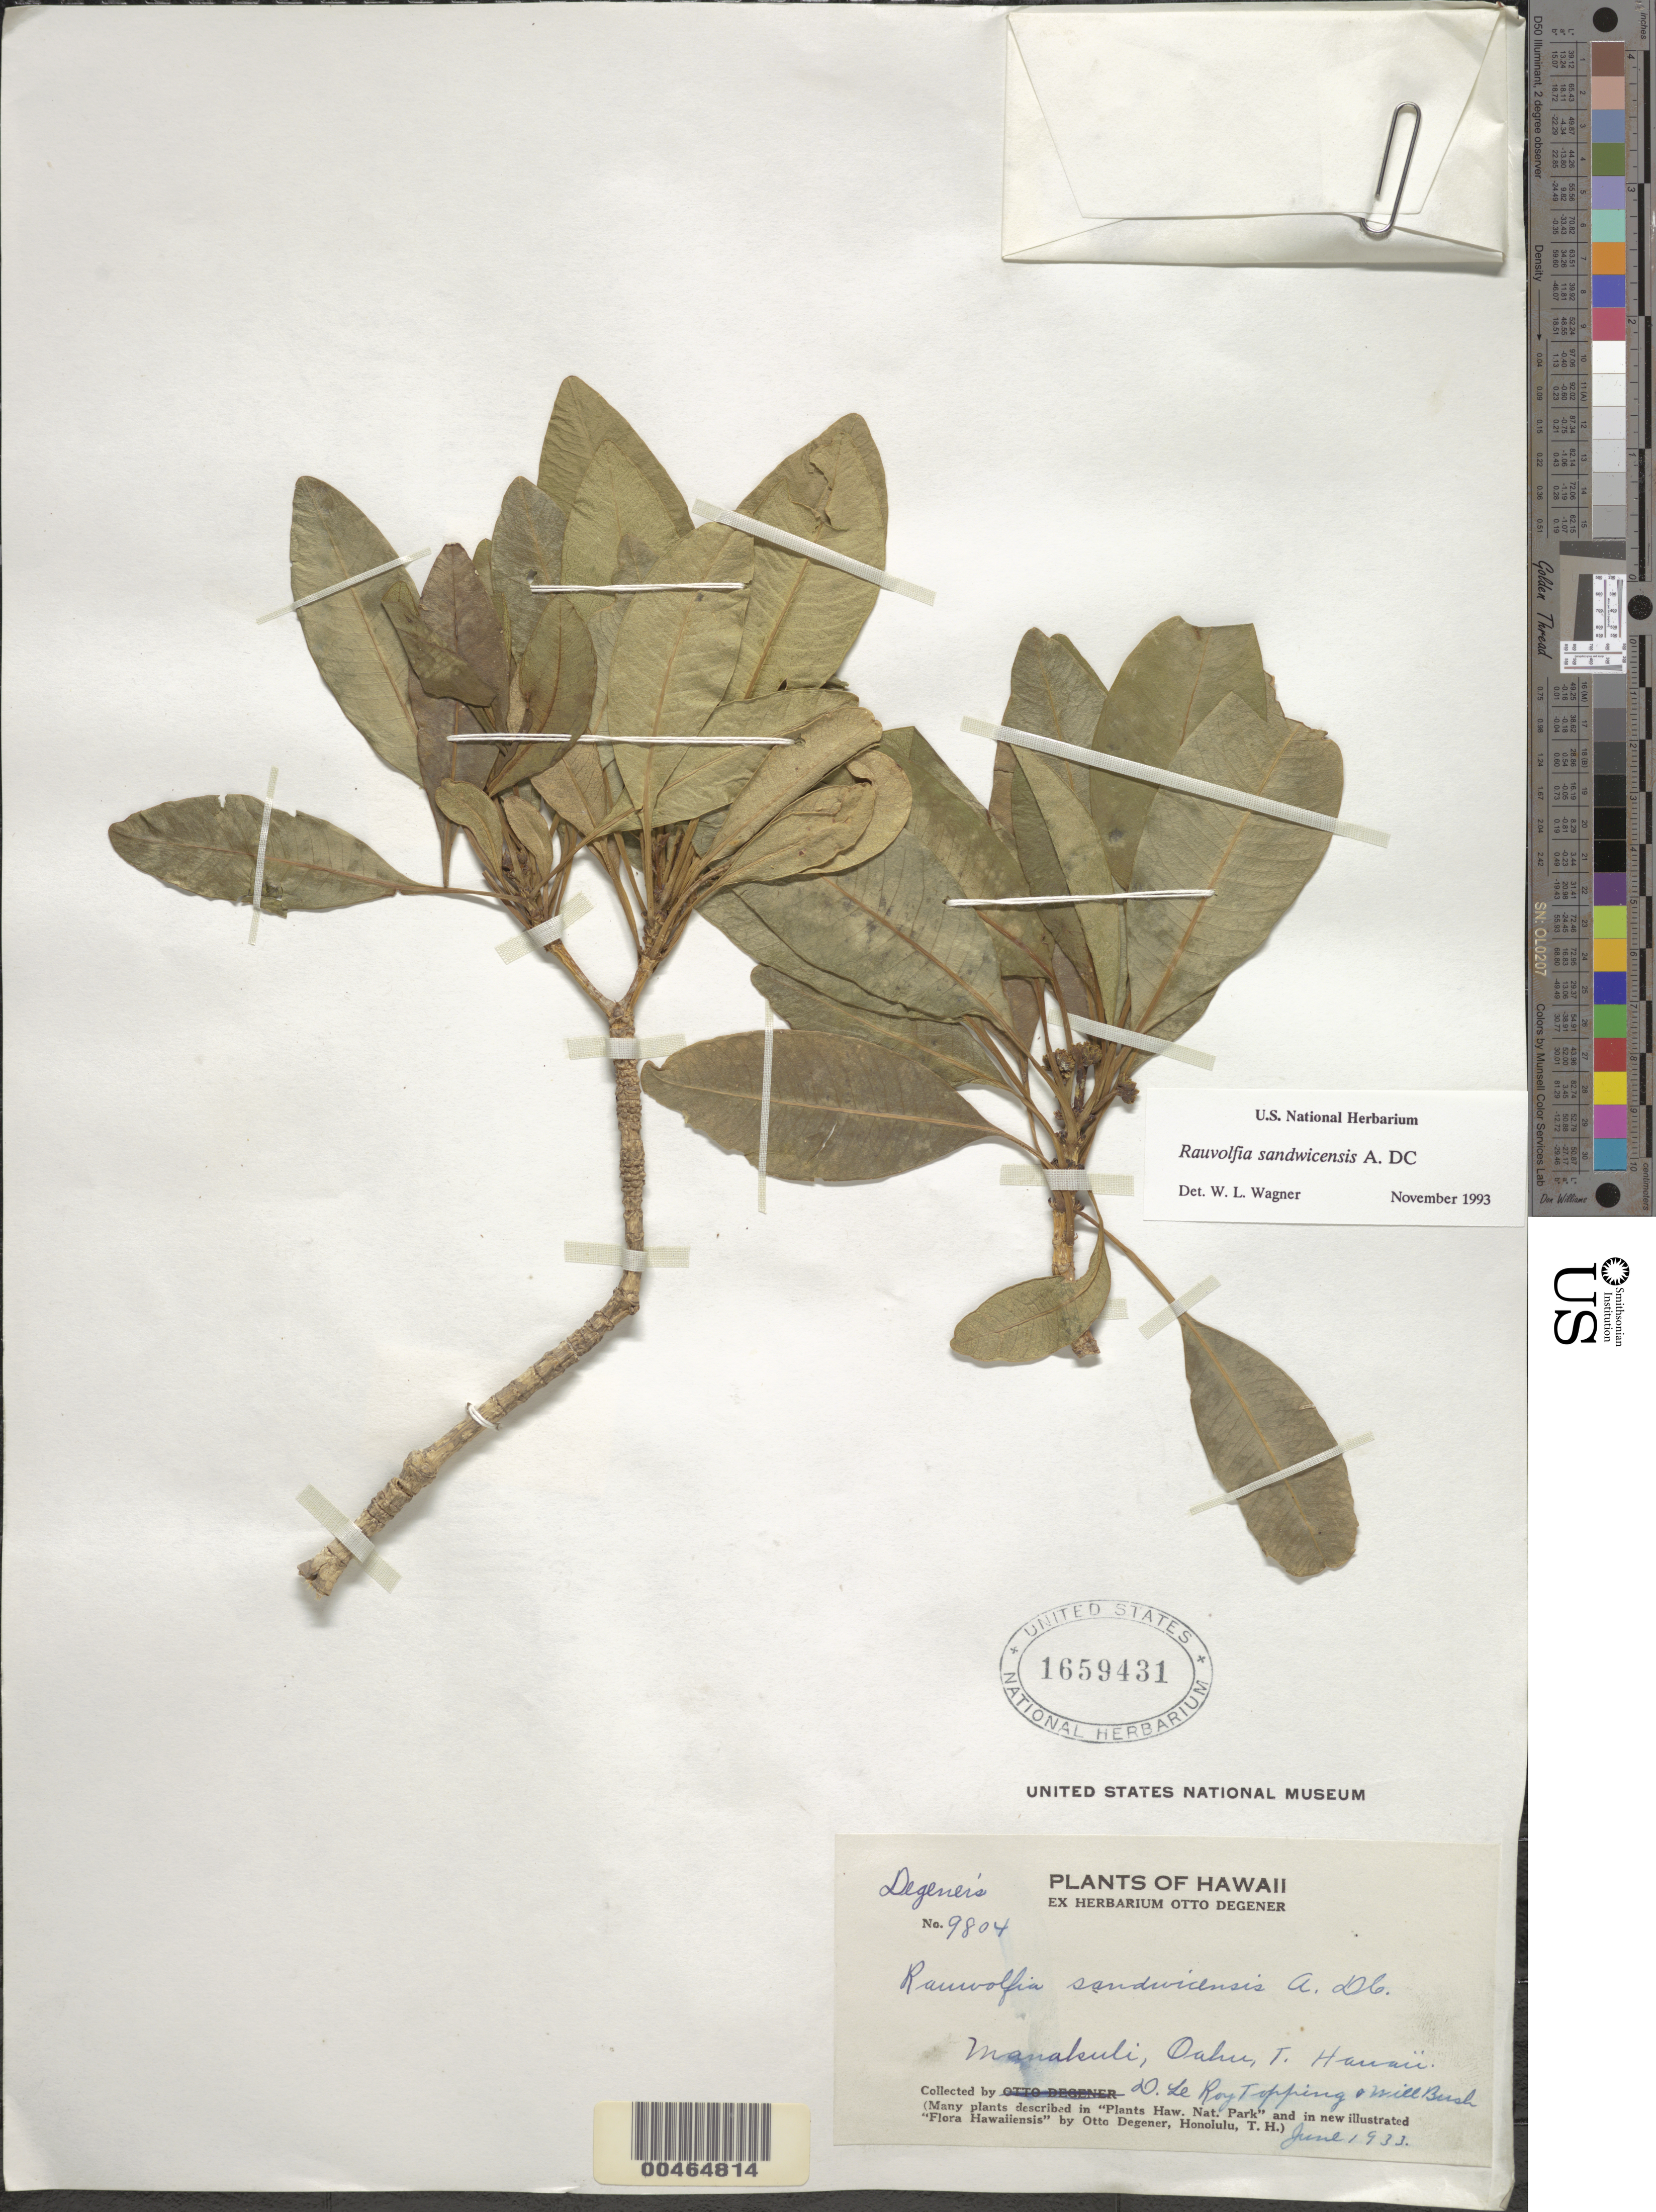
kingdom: Plantae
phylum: Tracheophyta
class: Magnoliopsida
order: Gentianales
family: Apocynaceae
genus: Rauvolfia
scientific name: Rauvolfia sandwicensis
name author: A. DC.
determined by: Wagner, W. L., (BOT), Smithsonian Institution - National Museum of Natural History (UNITED STATES)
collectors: D. L. Topping & W. Bush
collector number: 9804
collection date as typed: Jun 1933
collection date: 1933-06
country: United States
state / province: Hawaii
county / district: Honolulu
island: Oahu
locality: Manakuli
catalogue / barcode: US 1659431